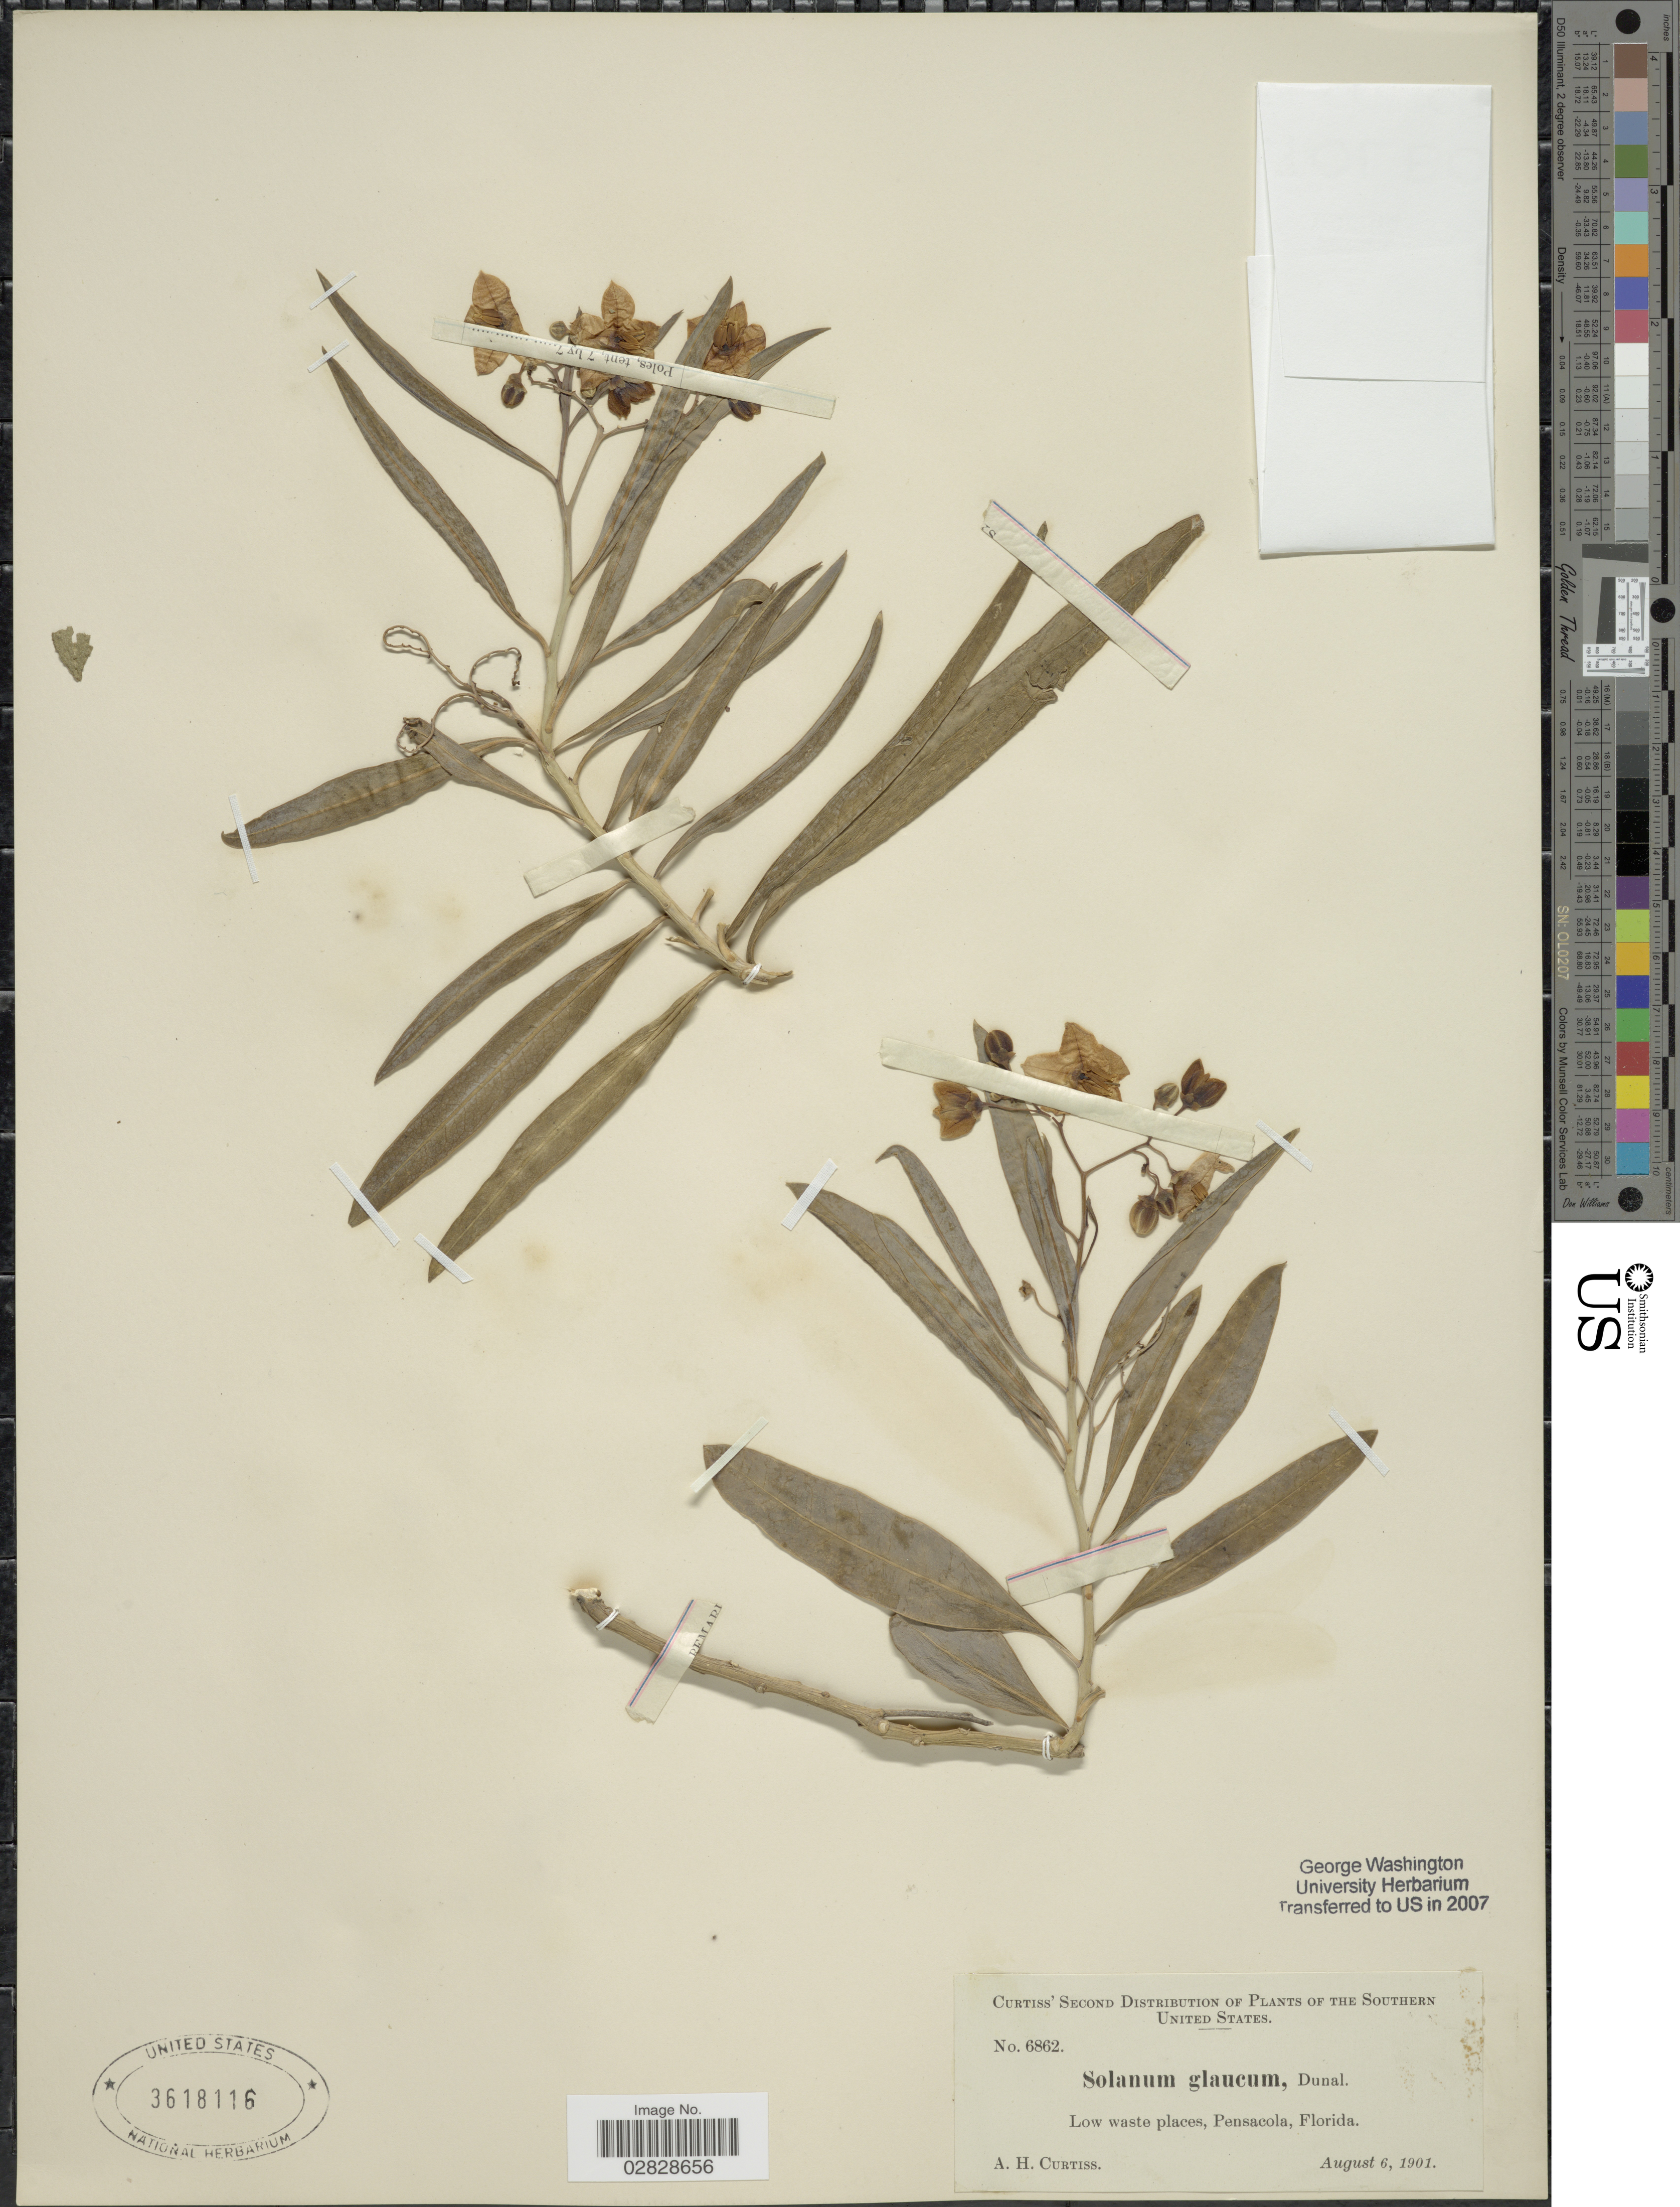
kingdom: Plantae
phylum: Tracheophyta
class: Magnoliopsida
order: Solanales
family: Solanaceae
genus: Solanum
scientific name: Solanum glaucophyllum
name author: Desf.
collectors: A. H. Curtiss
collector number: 6862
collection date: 1901-08-06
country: United States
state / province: Florida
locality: The Southern United States. Low waste places, Pensacola.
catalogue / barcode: US 3618116